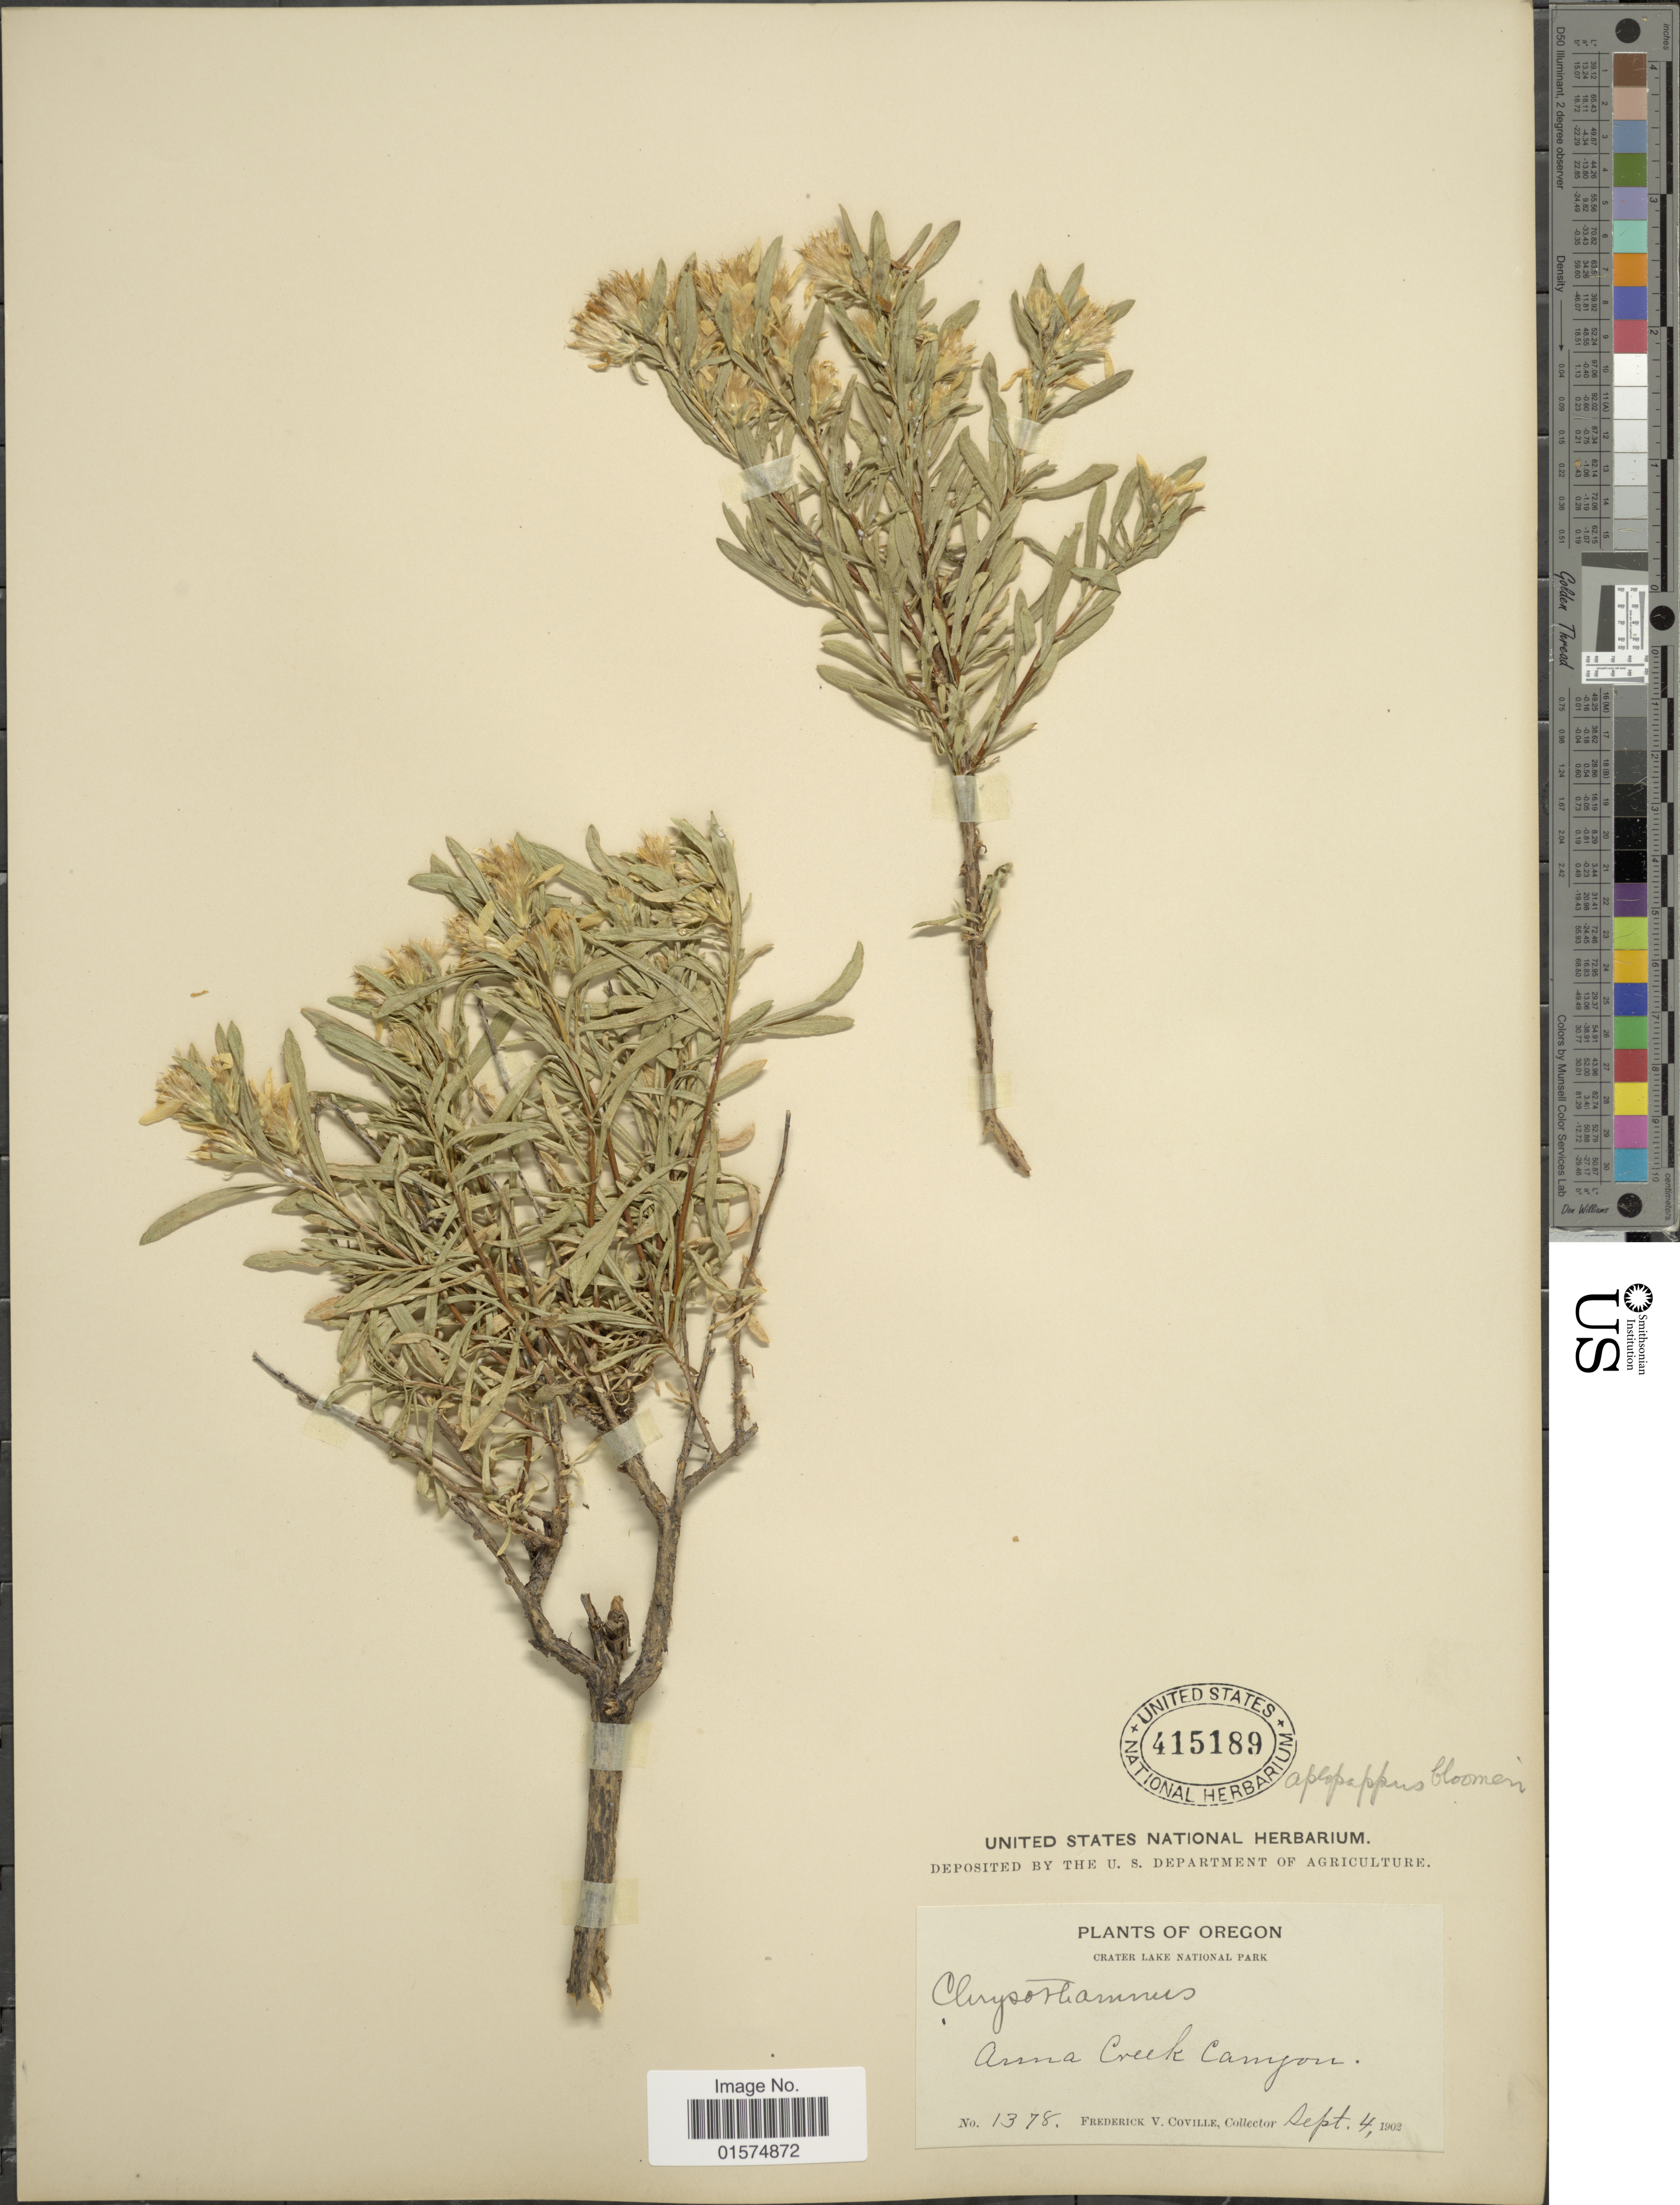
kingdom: Plantae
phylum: Tracheophyta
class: Magnoliopsida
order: Asterales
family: Asteraceae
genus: Ericameria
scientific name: Ericameria bloomeri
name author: (A. Gray) J.F. Macbr.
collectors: F. V. Coville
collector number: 1378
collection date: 1902-09-04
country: United States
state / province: Oregon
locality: Crater Lake National Park. Anna Creek Canyon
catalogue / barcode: US 415189